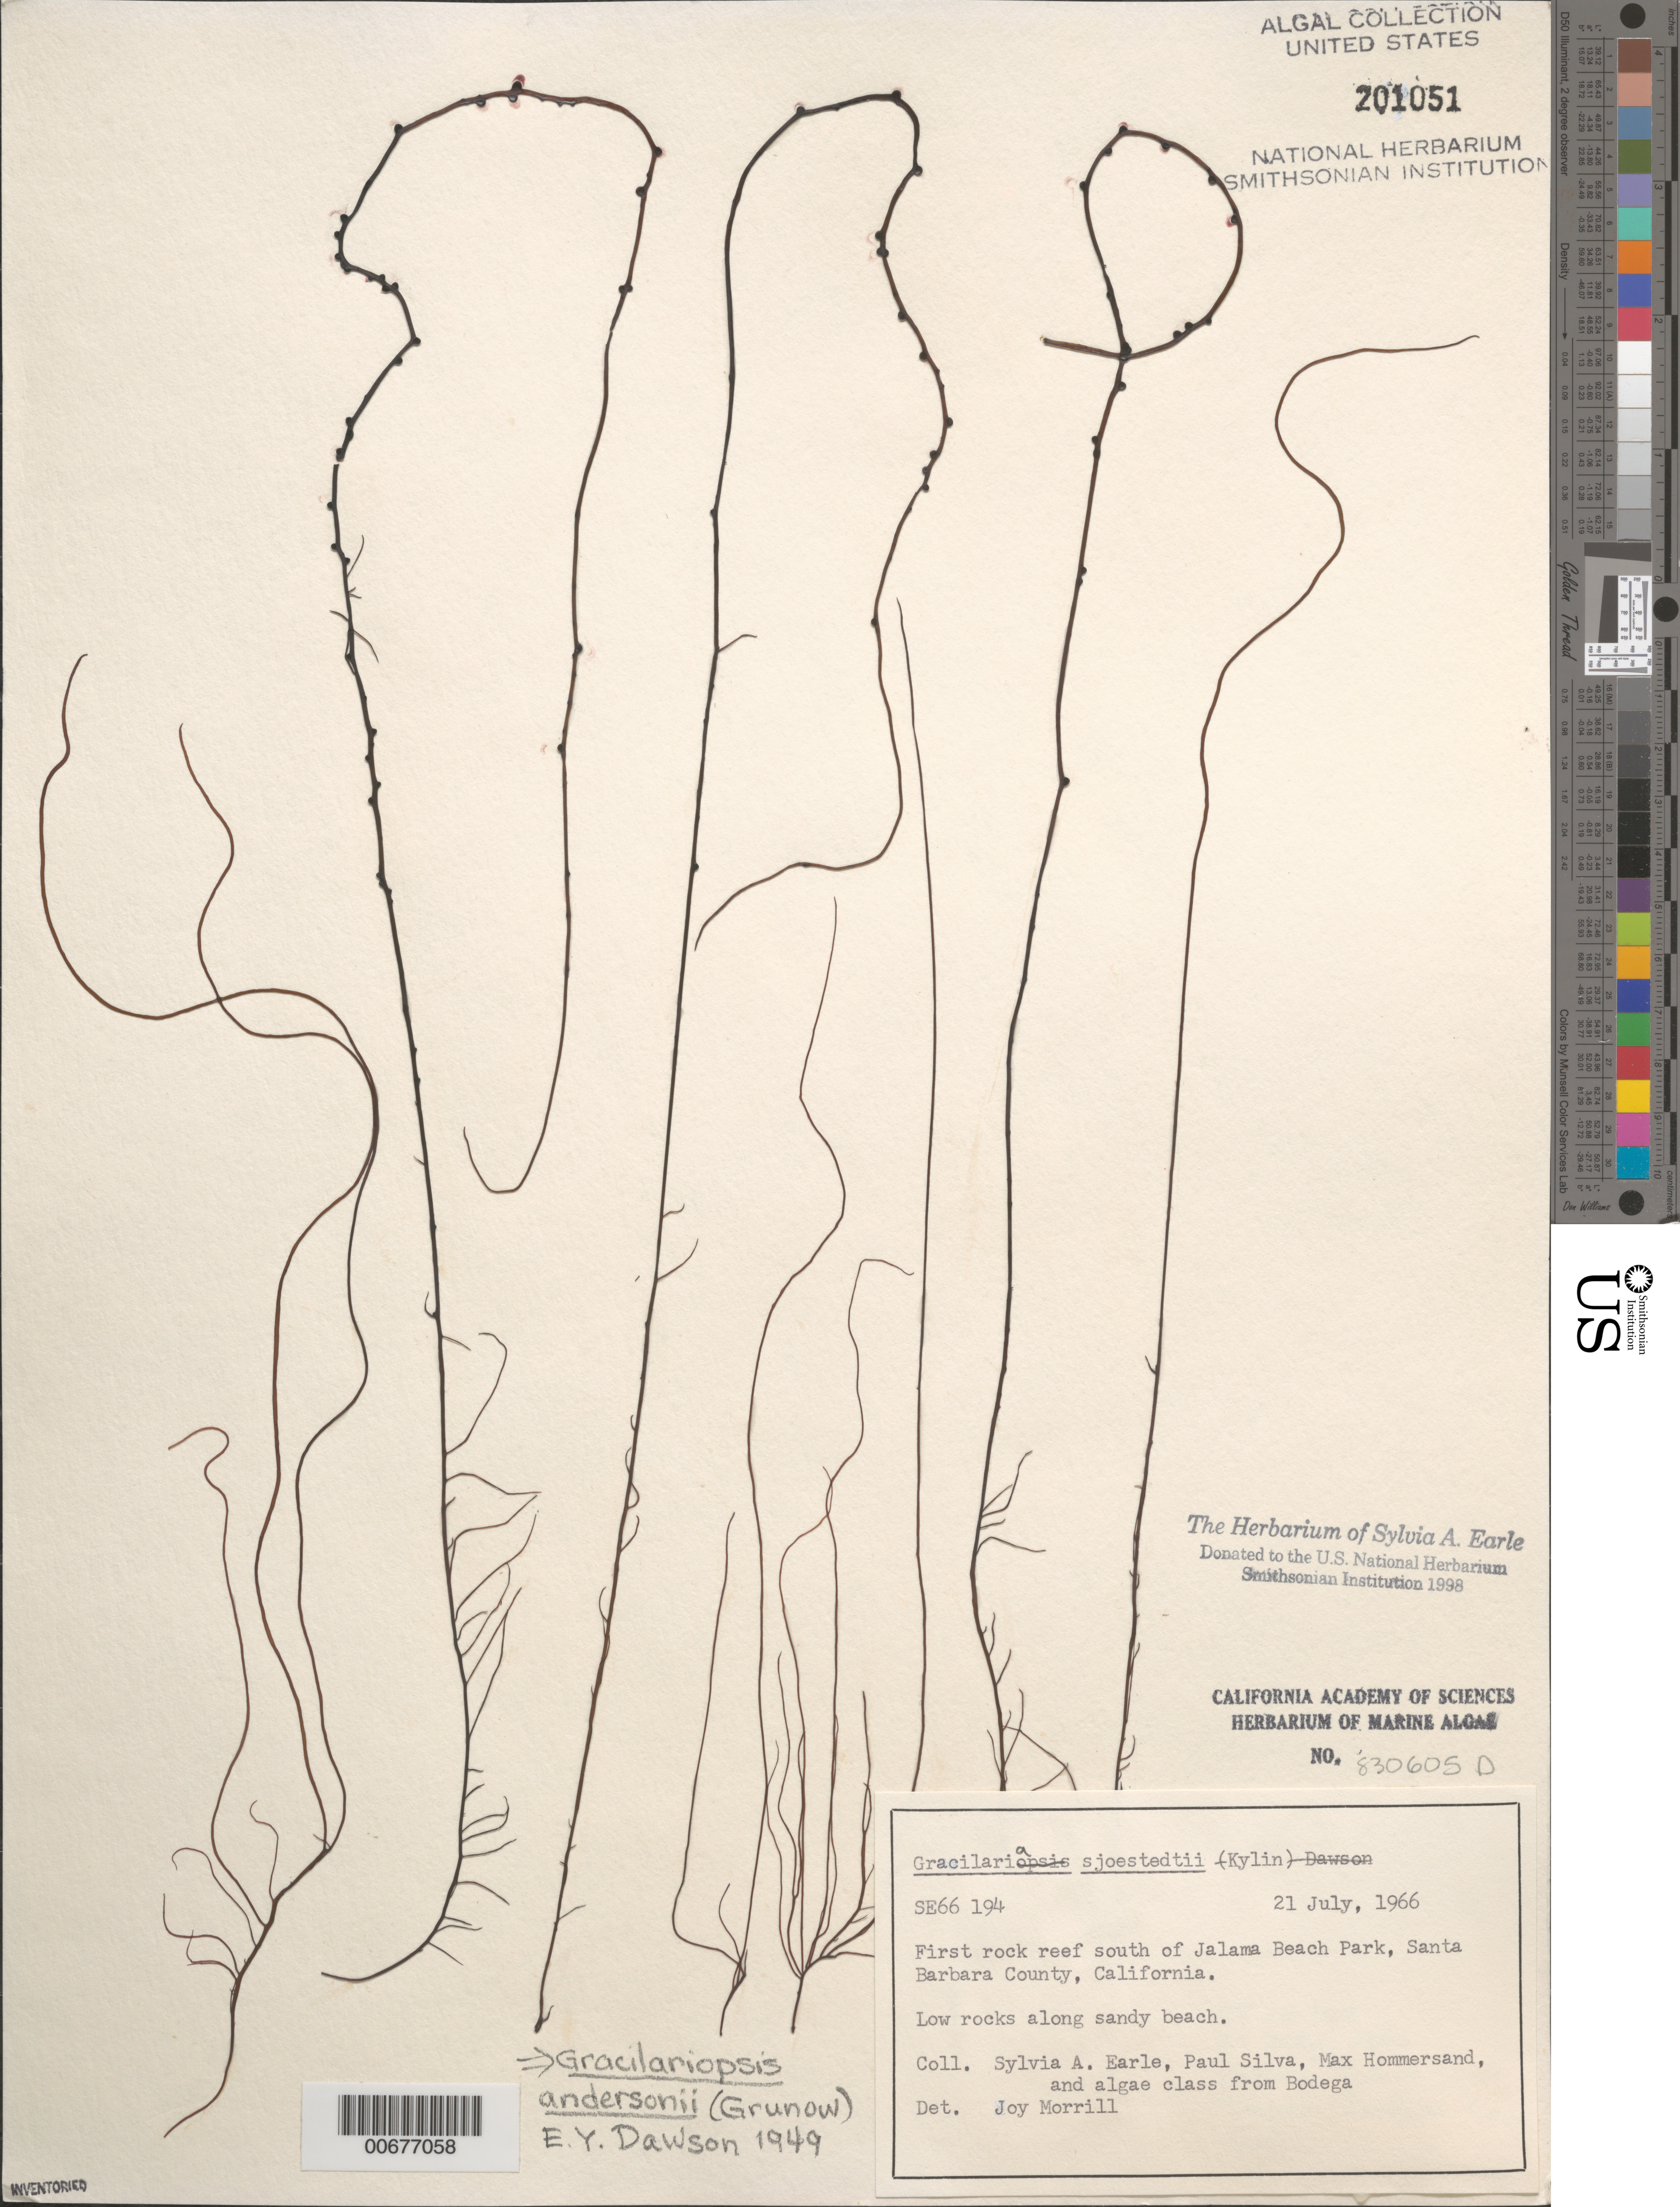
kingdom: Plantae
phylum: Rhodophyta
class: Florideophyceae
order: Gracilariales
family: Gracilariaceae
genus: Gracilariopsis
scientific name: Gracilariopsis andersonii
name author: (Grunow) E.Y. Dawson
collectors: S. A. Earle, P. C. Silva, M. H. Hommersand & Bodega Algae Class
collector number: SE 66194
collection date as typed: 21 Jul 1966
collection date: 1966-07-21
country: United States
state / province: California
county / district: Santa Barbara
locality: Reef south of Jalama Beach Park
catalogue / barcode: US 201051